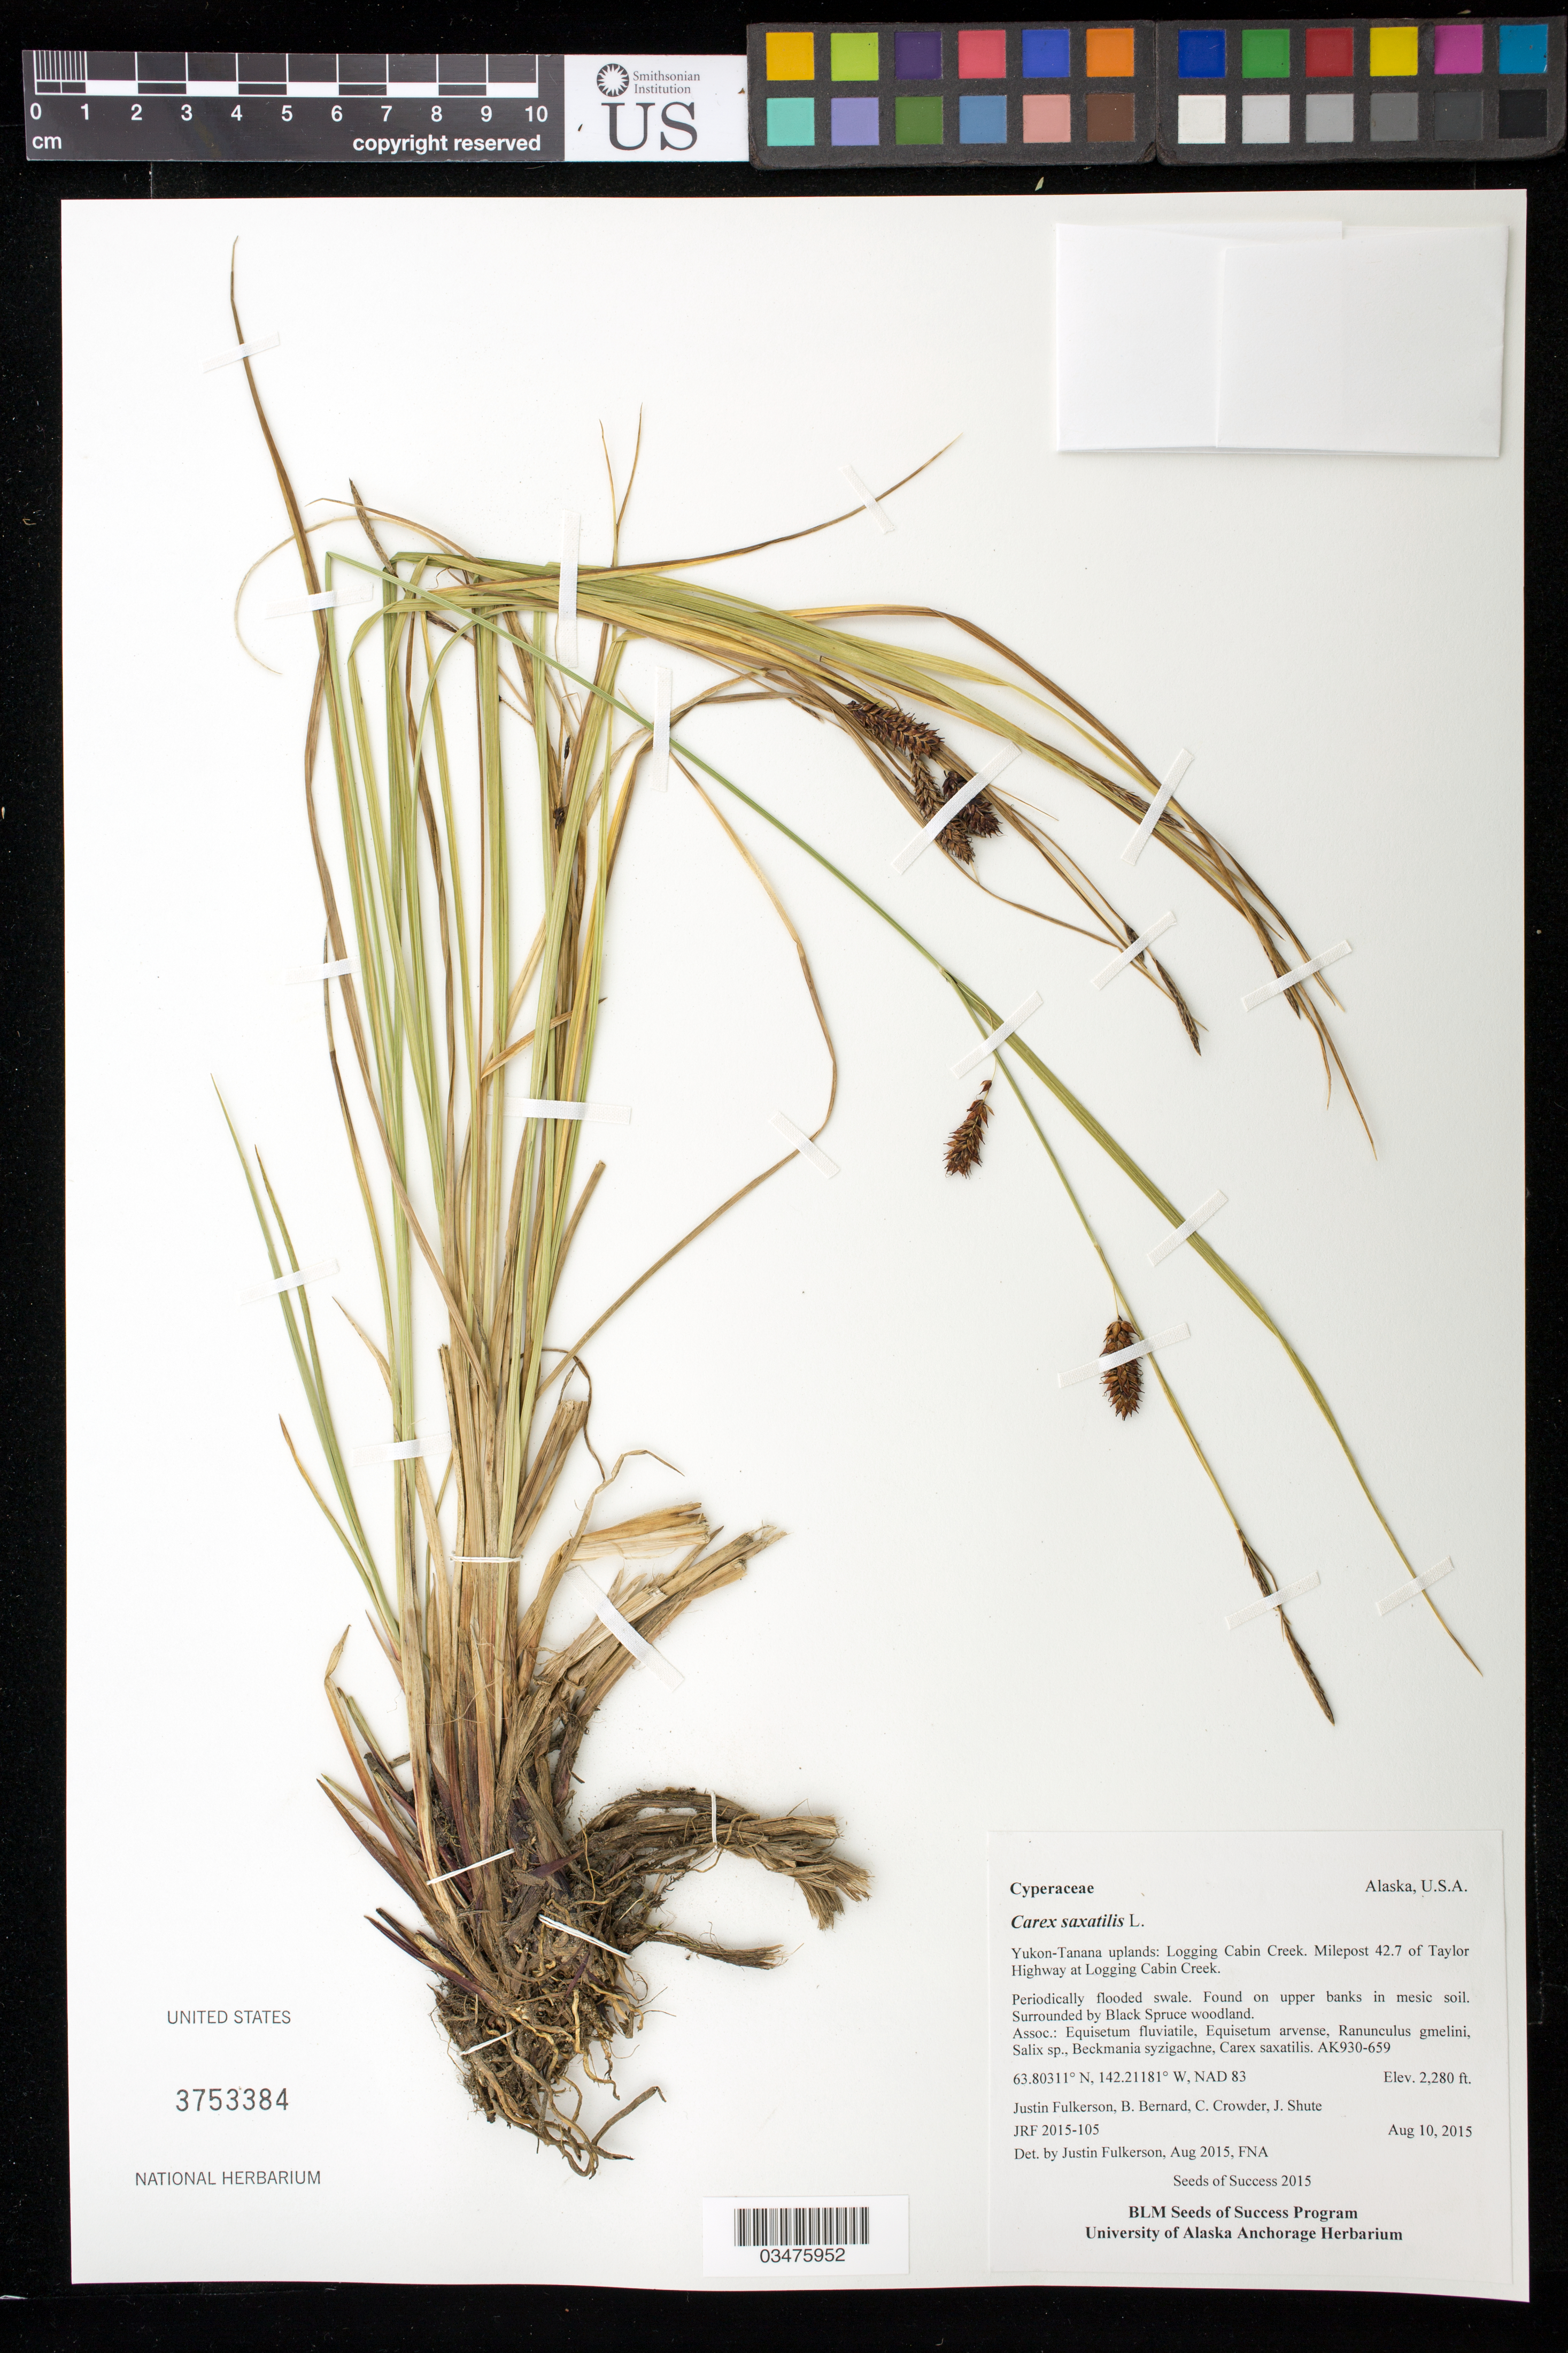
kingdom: Plantae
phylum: Tracheophyta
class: Liliopsida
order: Poales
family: Cyperaceae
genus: Carex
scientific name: Carex saxatilis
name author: L.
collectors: J. Fulkerson, C. Crowder, J. Shute & B. Bernard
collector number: OR110-659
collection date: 2015-08-10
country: United States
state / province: Alaska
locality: Yukon-Tanana Uplands, Logging Cabin Creek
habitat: Periodically flooded swale.On upper banks in mesic soil. Surrounded by Black Spruce woodland.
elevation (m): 695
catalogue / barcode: US 3753384